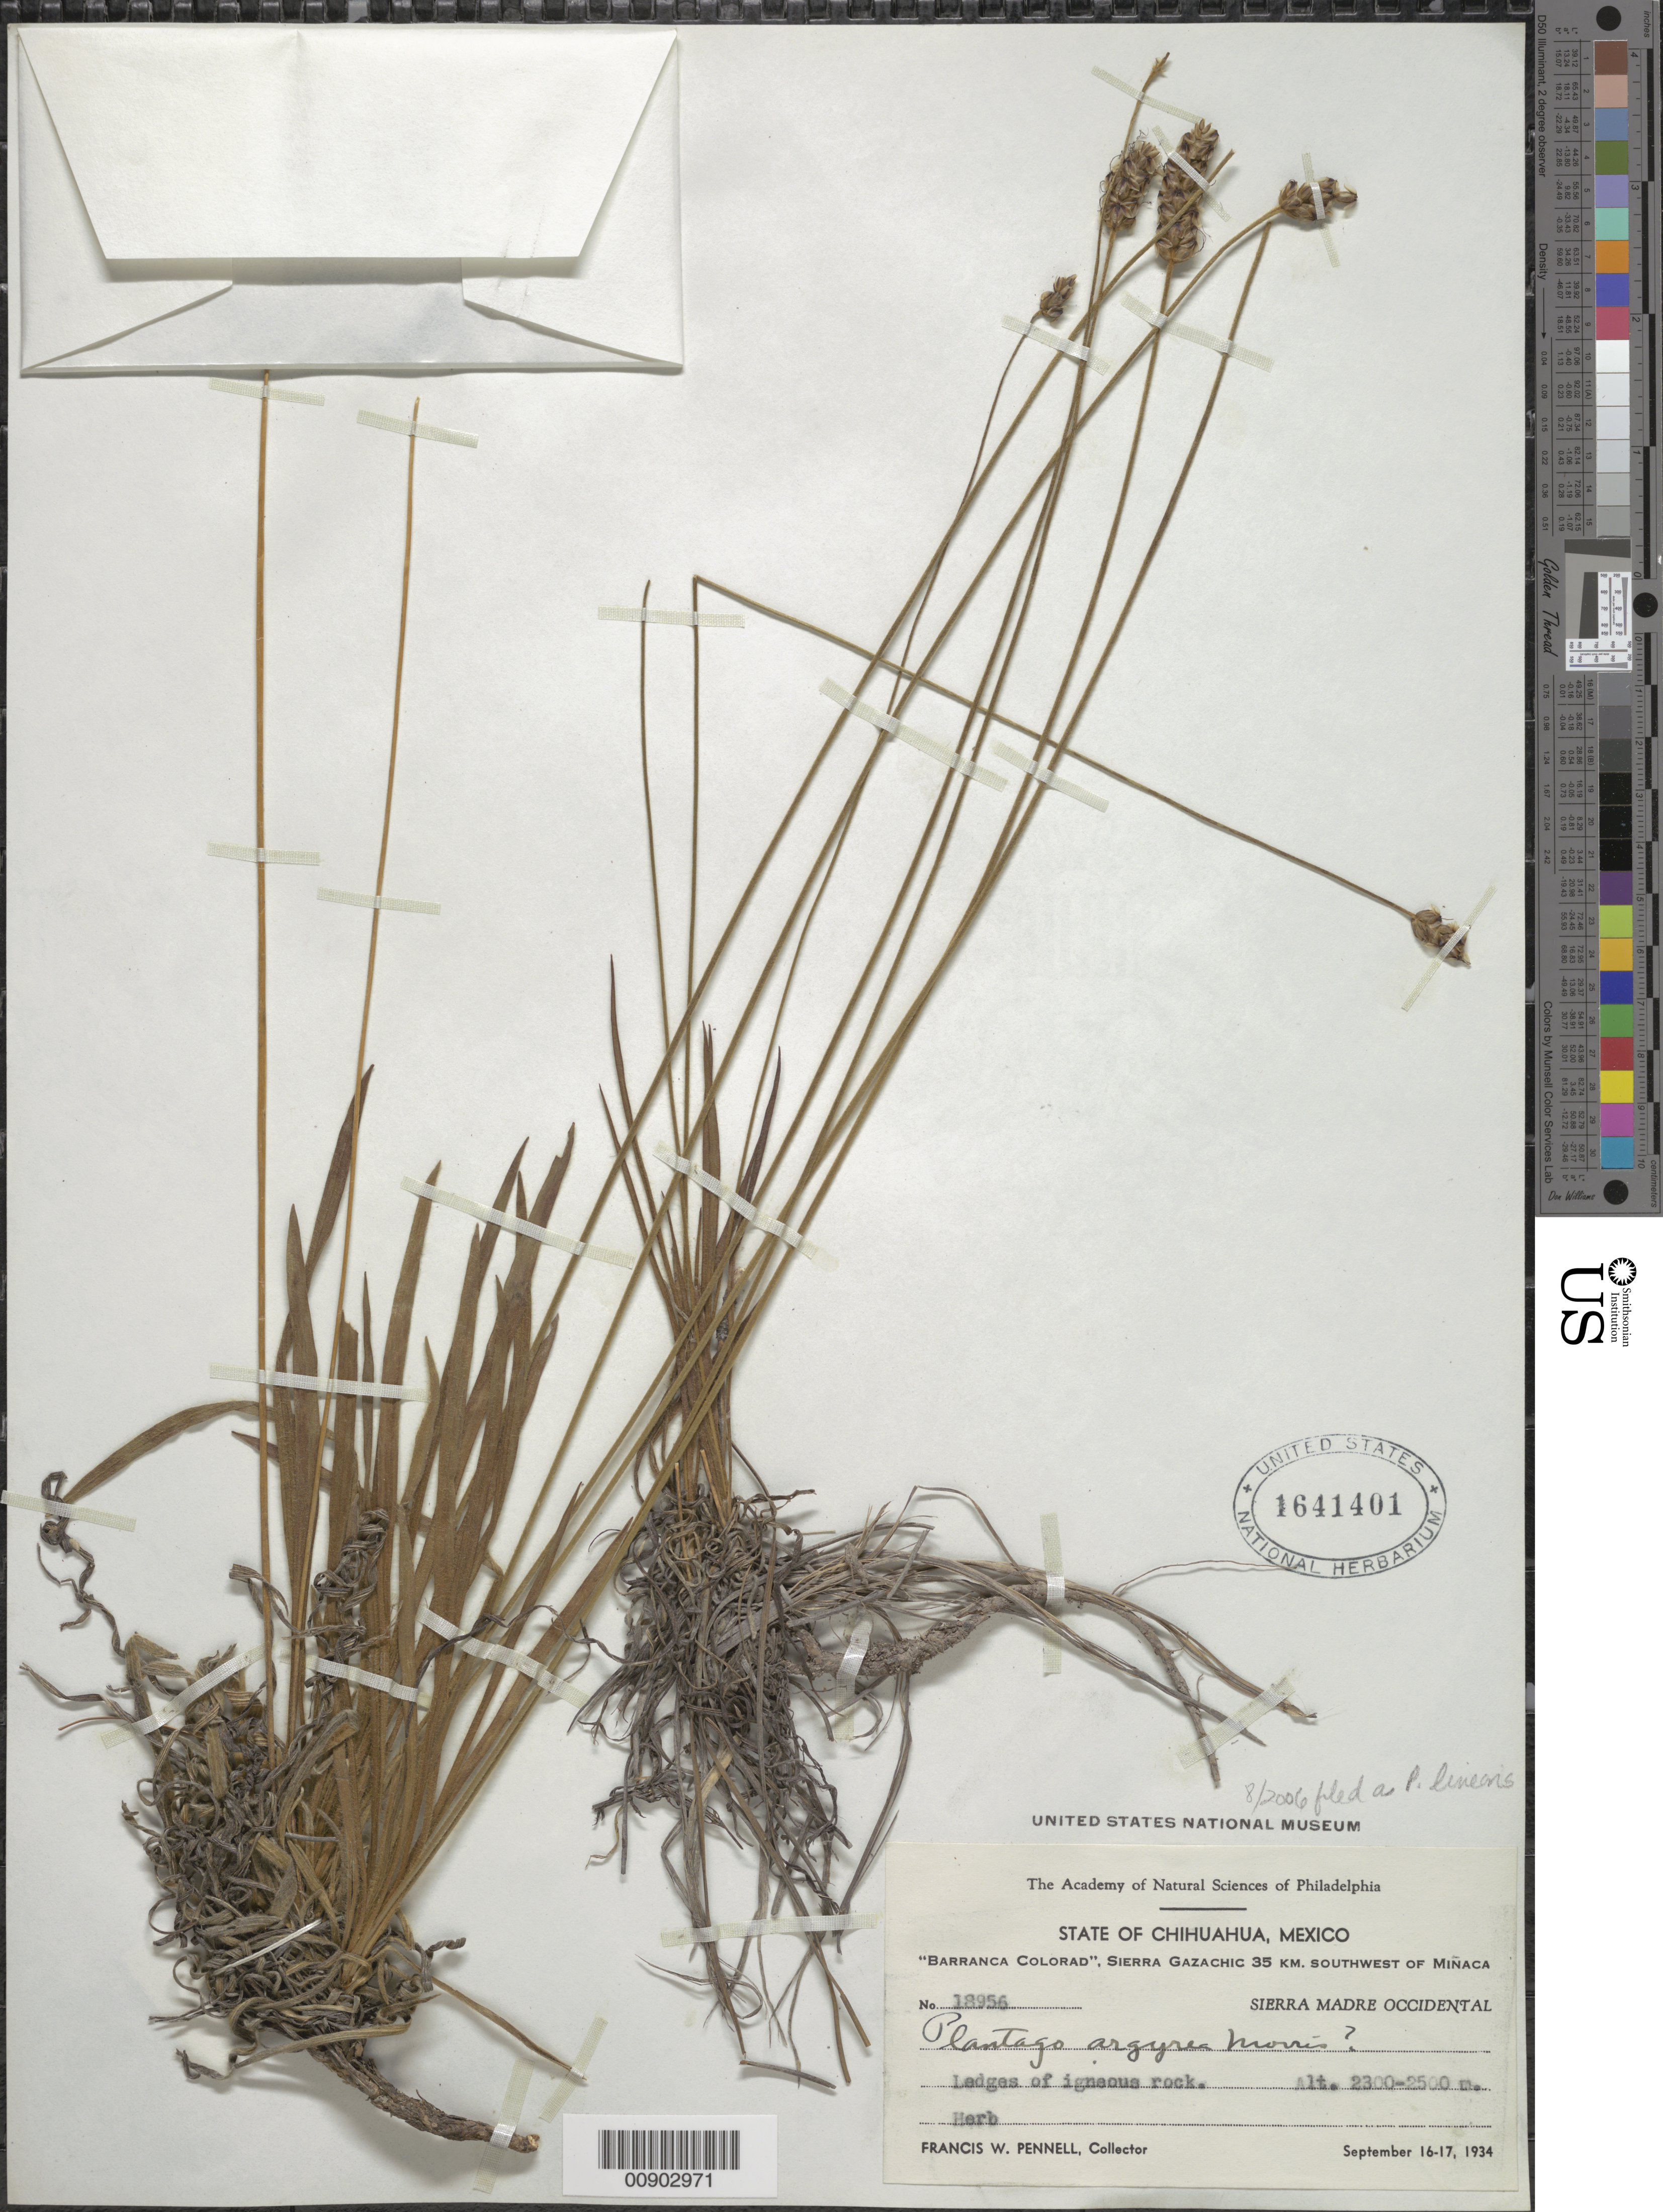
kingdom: Plantae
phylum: Tracheophyta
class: Magnoliopsida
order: Lamiales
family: Plantaginaceae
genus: Plantago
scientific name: Plantago linearis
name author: Kunth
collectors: F. W. Pennell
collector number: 18956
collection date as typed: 16 Sep 1934 to 17 Sep 1934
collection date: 1934-09-16/1934-09-17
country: Mexico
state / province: Chihuahua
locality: Barranca Colorad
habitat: Ledges of igneous rock.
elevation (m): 2500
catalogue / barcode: US 1641401